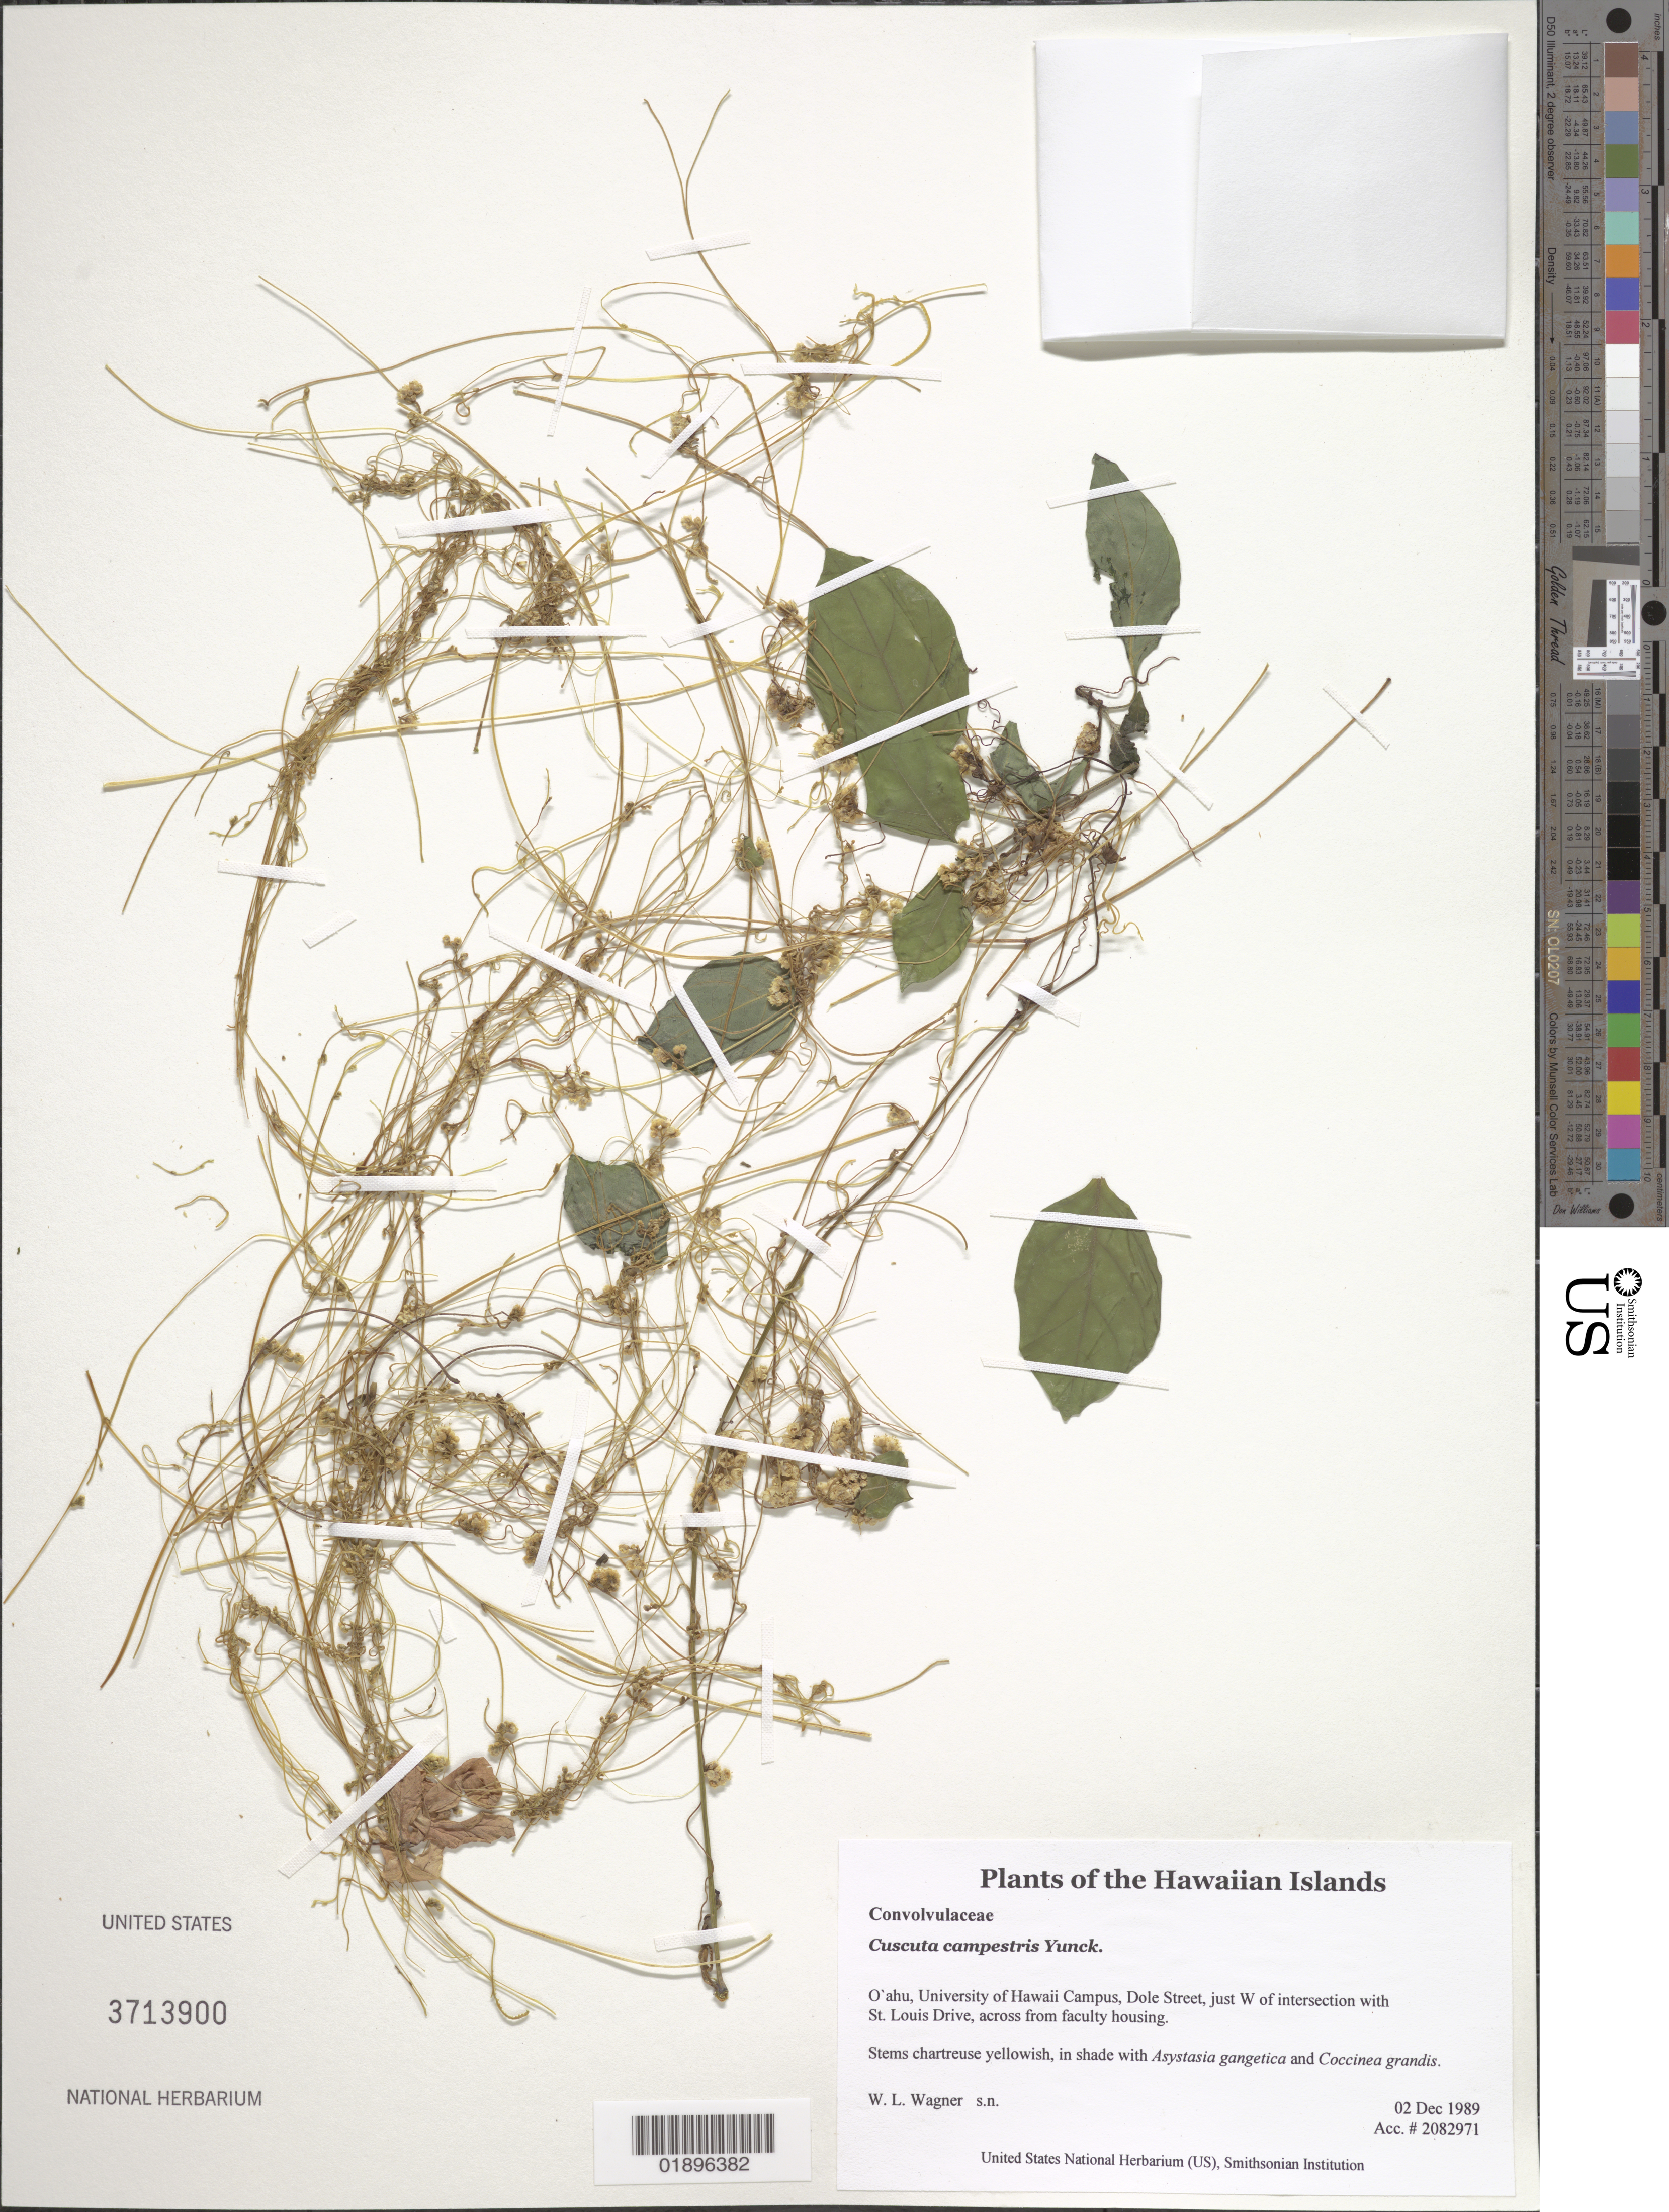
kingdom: Plantae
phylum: Tracheophyta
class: Magnoliopsida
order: Solanales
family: Convolvulaceae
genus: Cuscuta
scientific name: Cuscuta campestris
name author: Yunck.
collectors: W. L. Wagner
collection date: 1989-12-02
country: United States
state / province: Hawaii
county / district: Honolulu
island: Oahu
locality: University of Hawaii Campus, Dole Street, just W of intersection with St. Louis Drive, across from faculty housing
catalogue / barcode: US 3713900